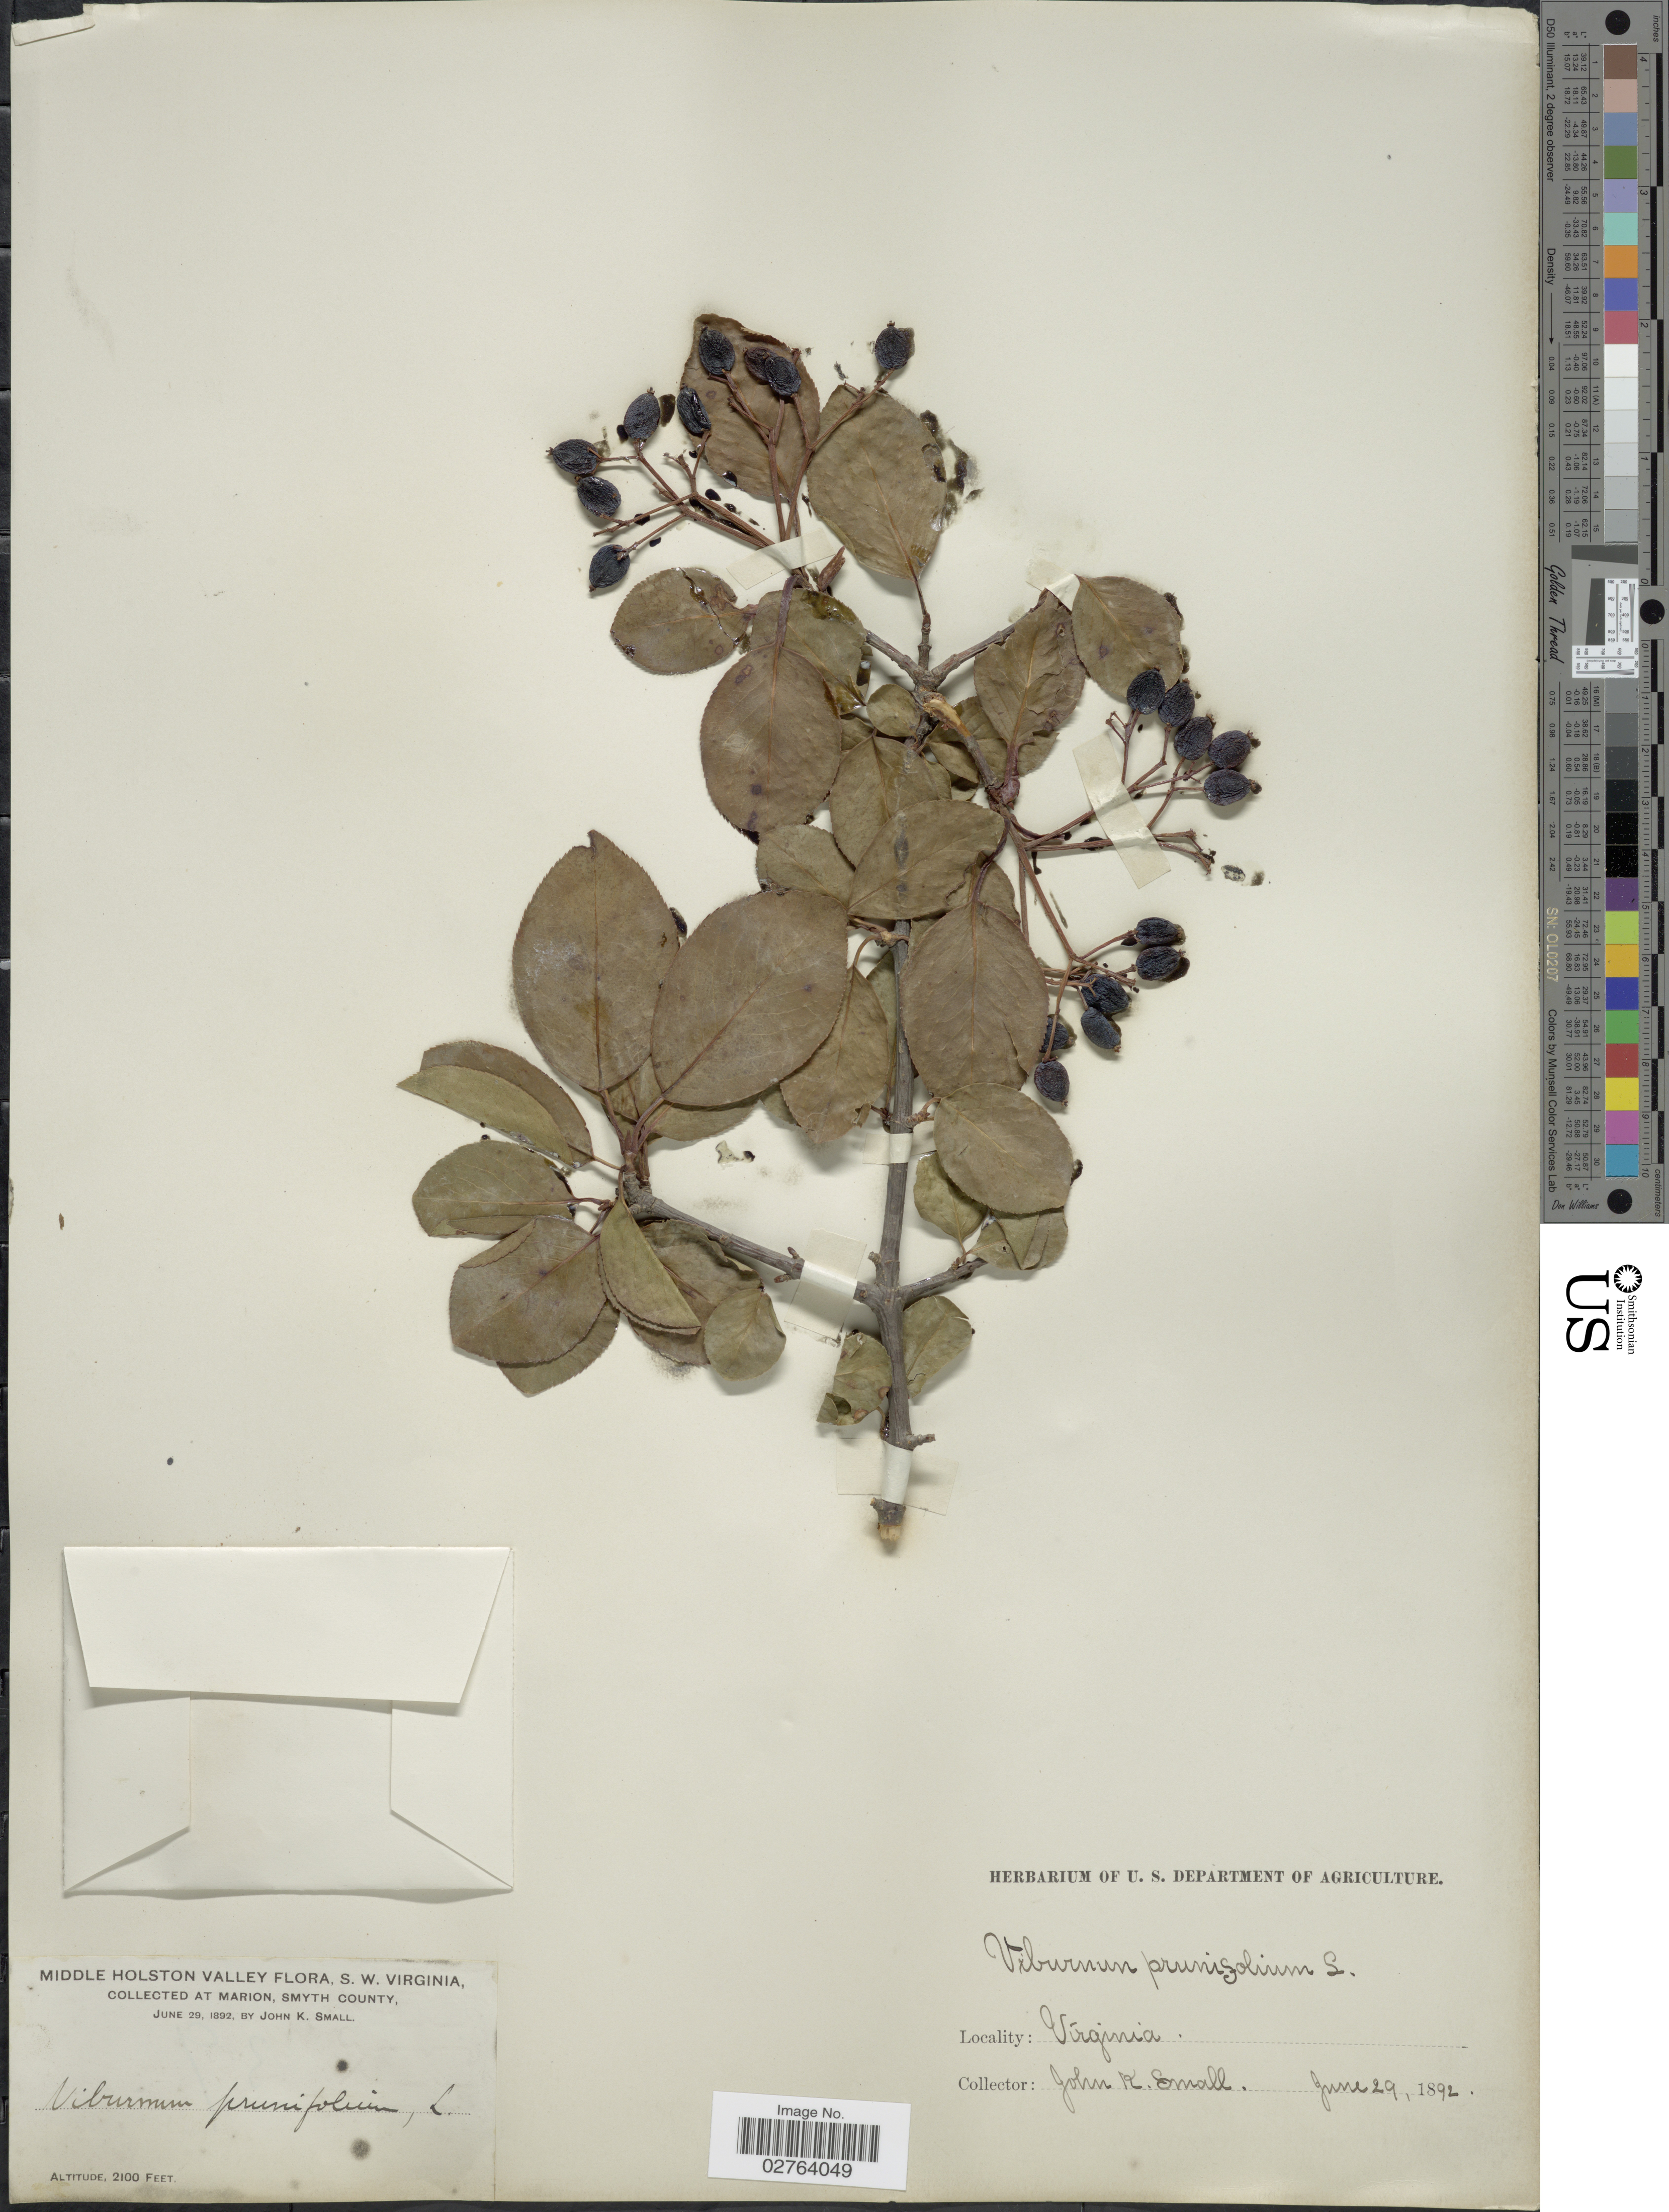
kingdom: Plantae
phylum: Tracheophyta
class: Magnoliopsida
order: Dipsacales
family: Viburnaceae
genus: Viburnum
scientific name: Viburnum prunifolium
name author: L.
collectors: J. K. Small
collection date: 1892-06-29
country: United States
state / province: Virginia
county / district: Smyth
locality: Middle Holston Valley. S. W. Virginia. Marion, Smyth County.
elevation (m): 640